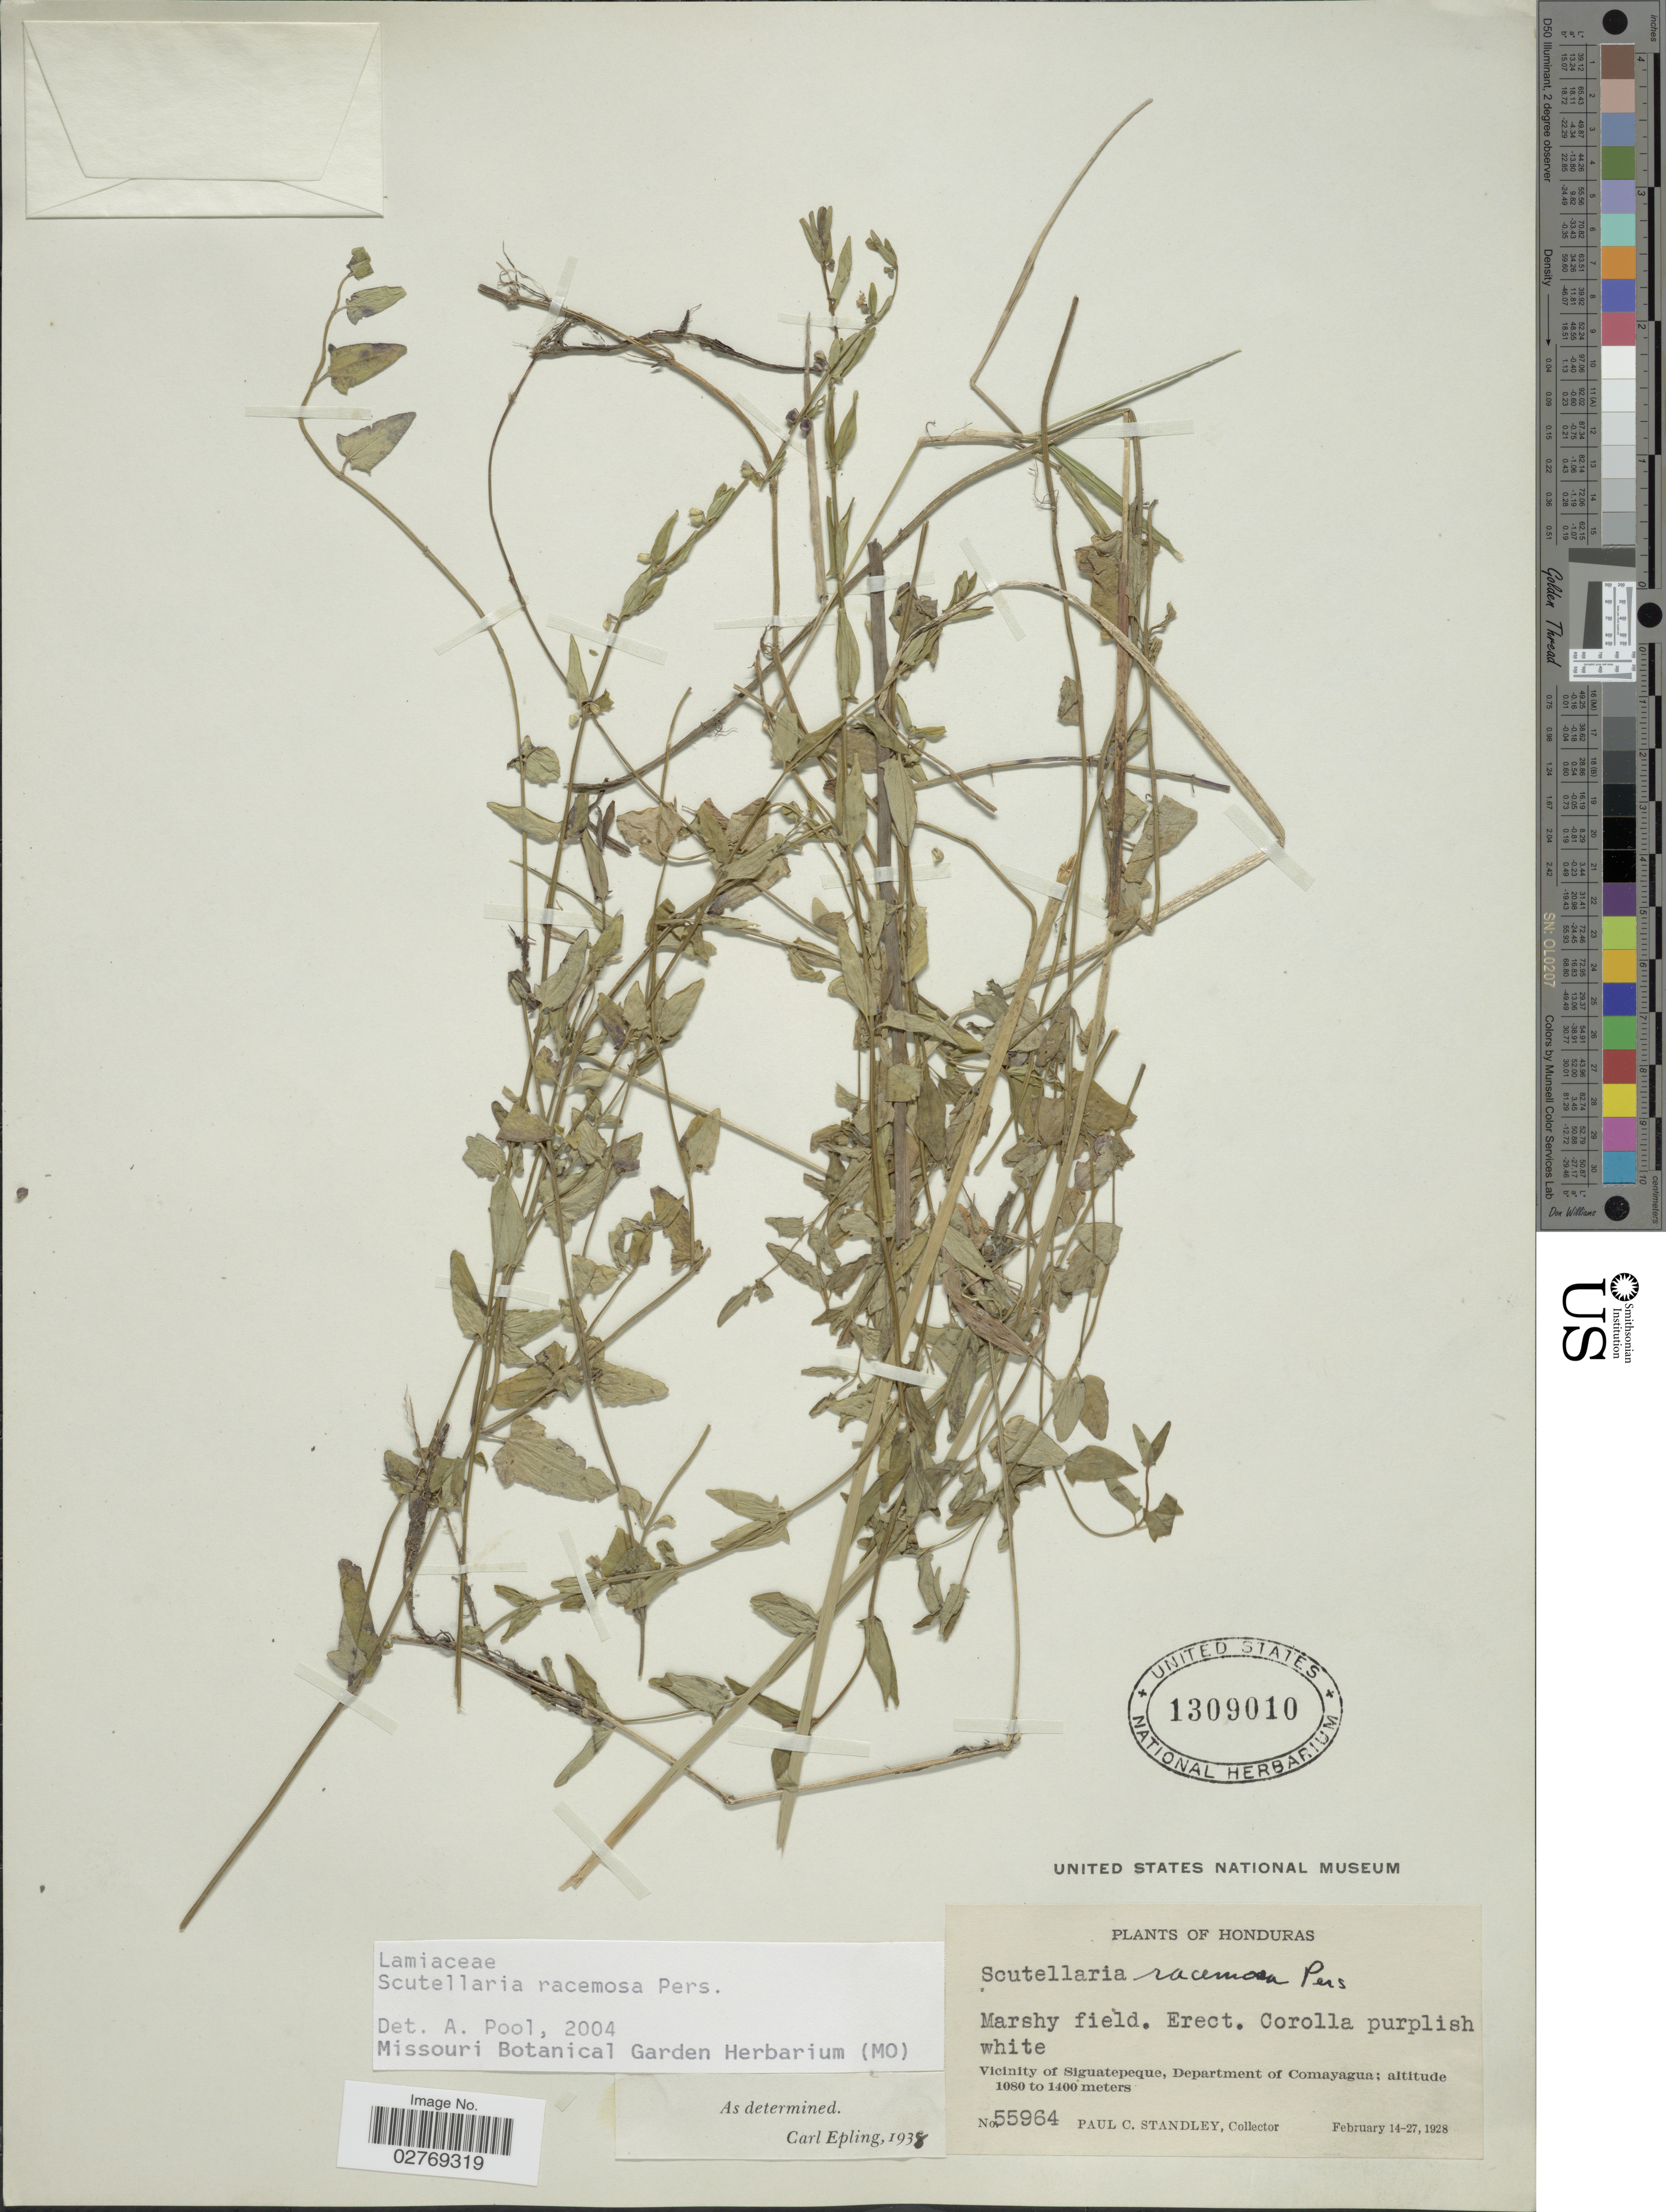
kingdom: Plantae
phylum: Tracheophyta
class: Magnoliopsida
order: Lamiales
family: Lamiaceae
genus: Scutellaria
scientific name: Scutellaria racemosa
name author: Pers.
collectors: P. C. Standley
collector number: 55964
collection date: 1928-02-14/1928-02-27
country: Honduras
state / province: Comayagua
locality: Vicinity of Siguatepeque, Department of Comayagua.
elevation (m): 1080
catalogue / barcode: US 1309010